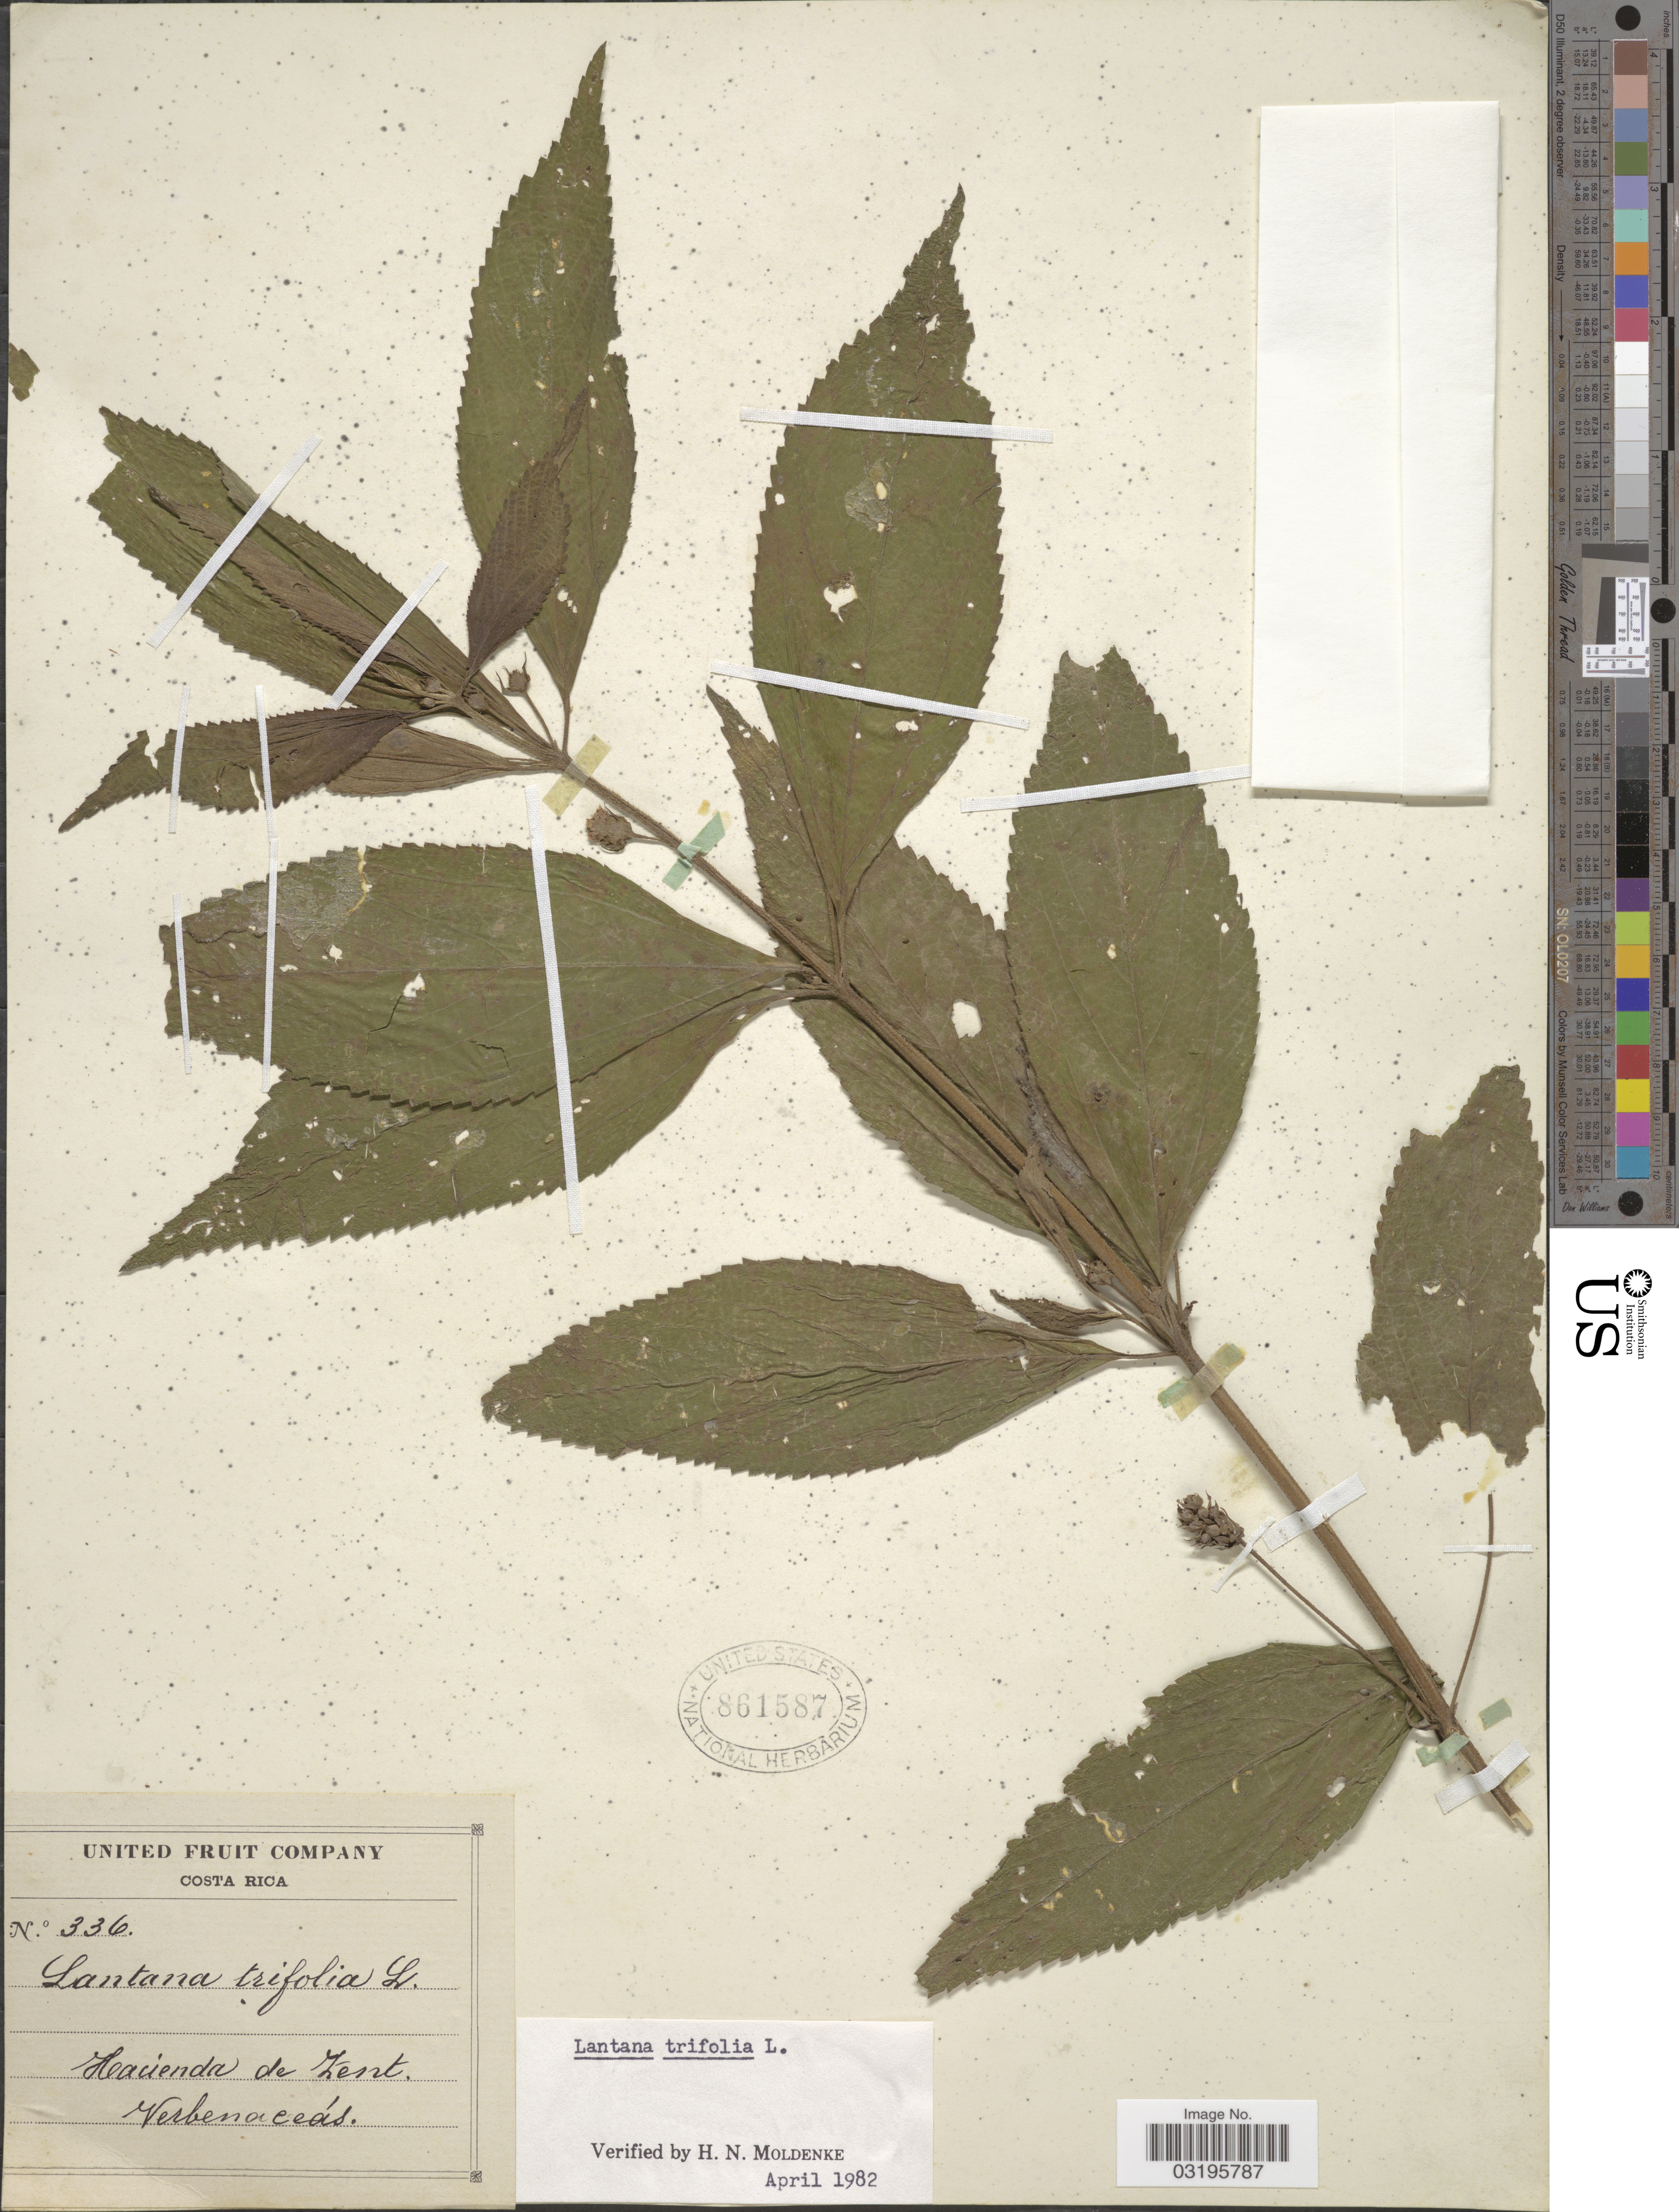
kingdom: Plantae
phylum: Tracheophyta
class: Magnoliopsida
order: Lamiales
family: Verbenaceae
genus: Lantana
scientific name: Lantana trifolia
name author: L.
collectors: United Fruit Company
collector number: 336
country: Costa Rica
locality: Hacienda de Zent.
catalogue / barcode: US 861587